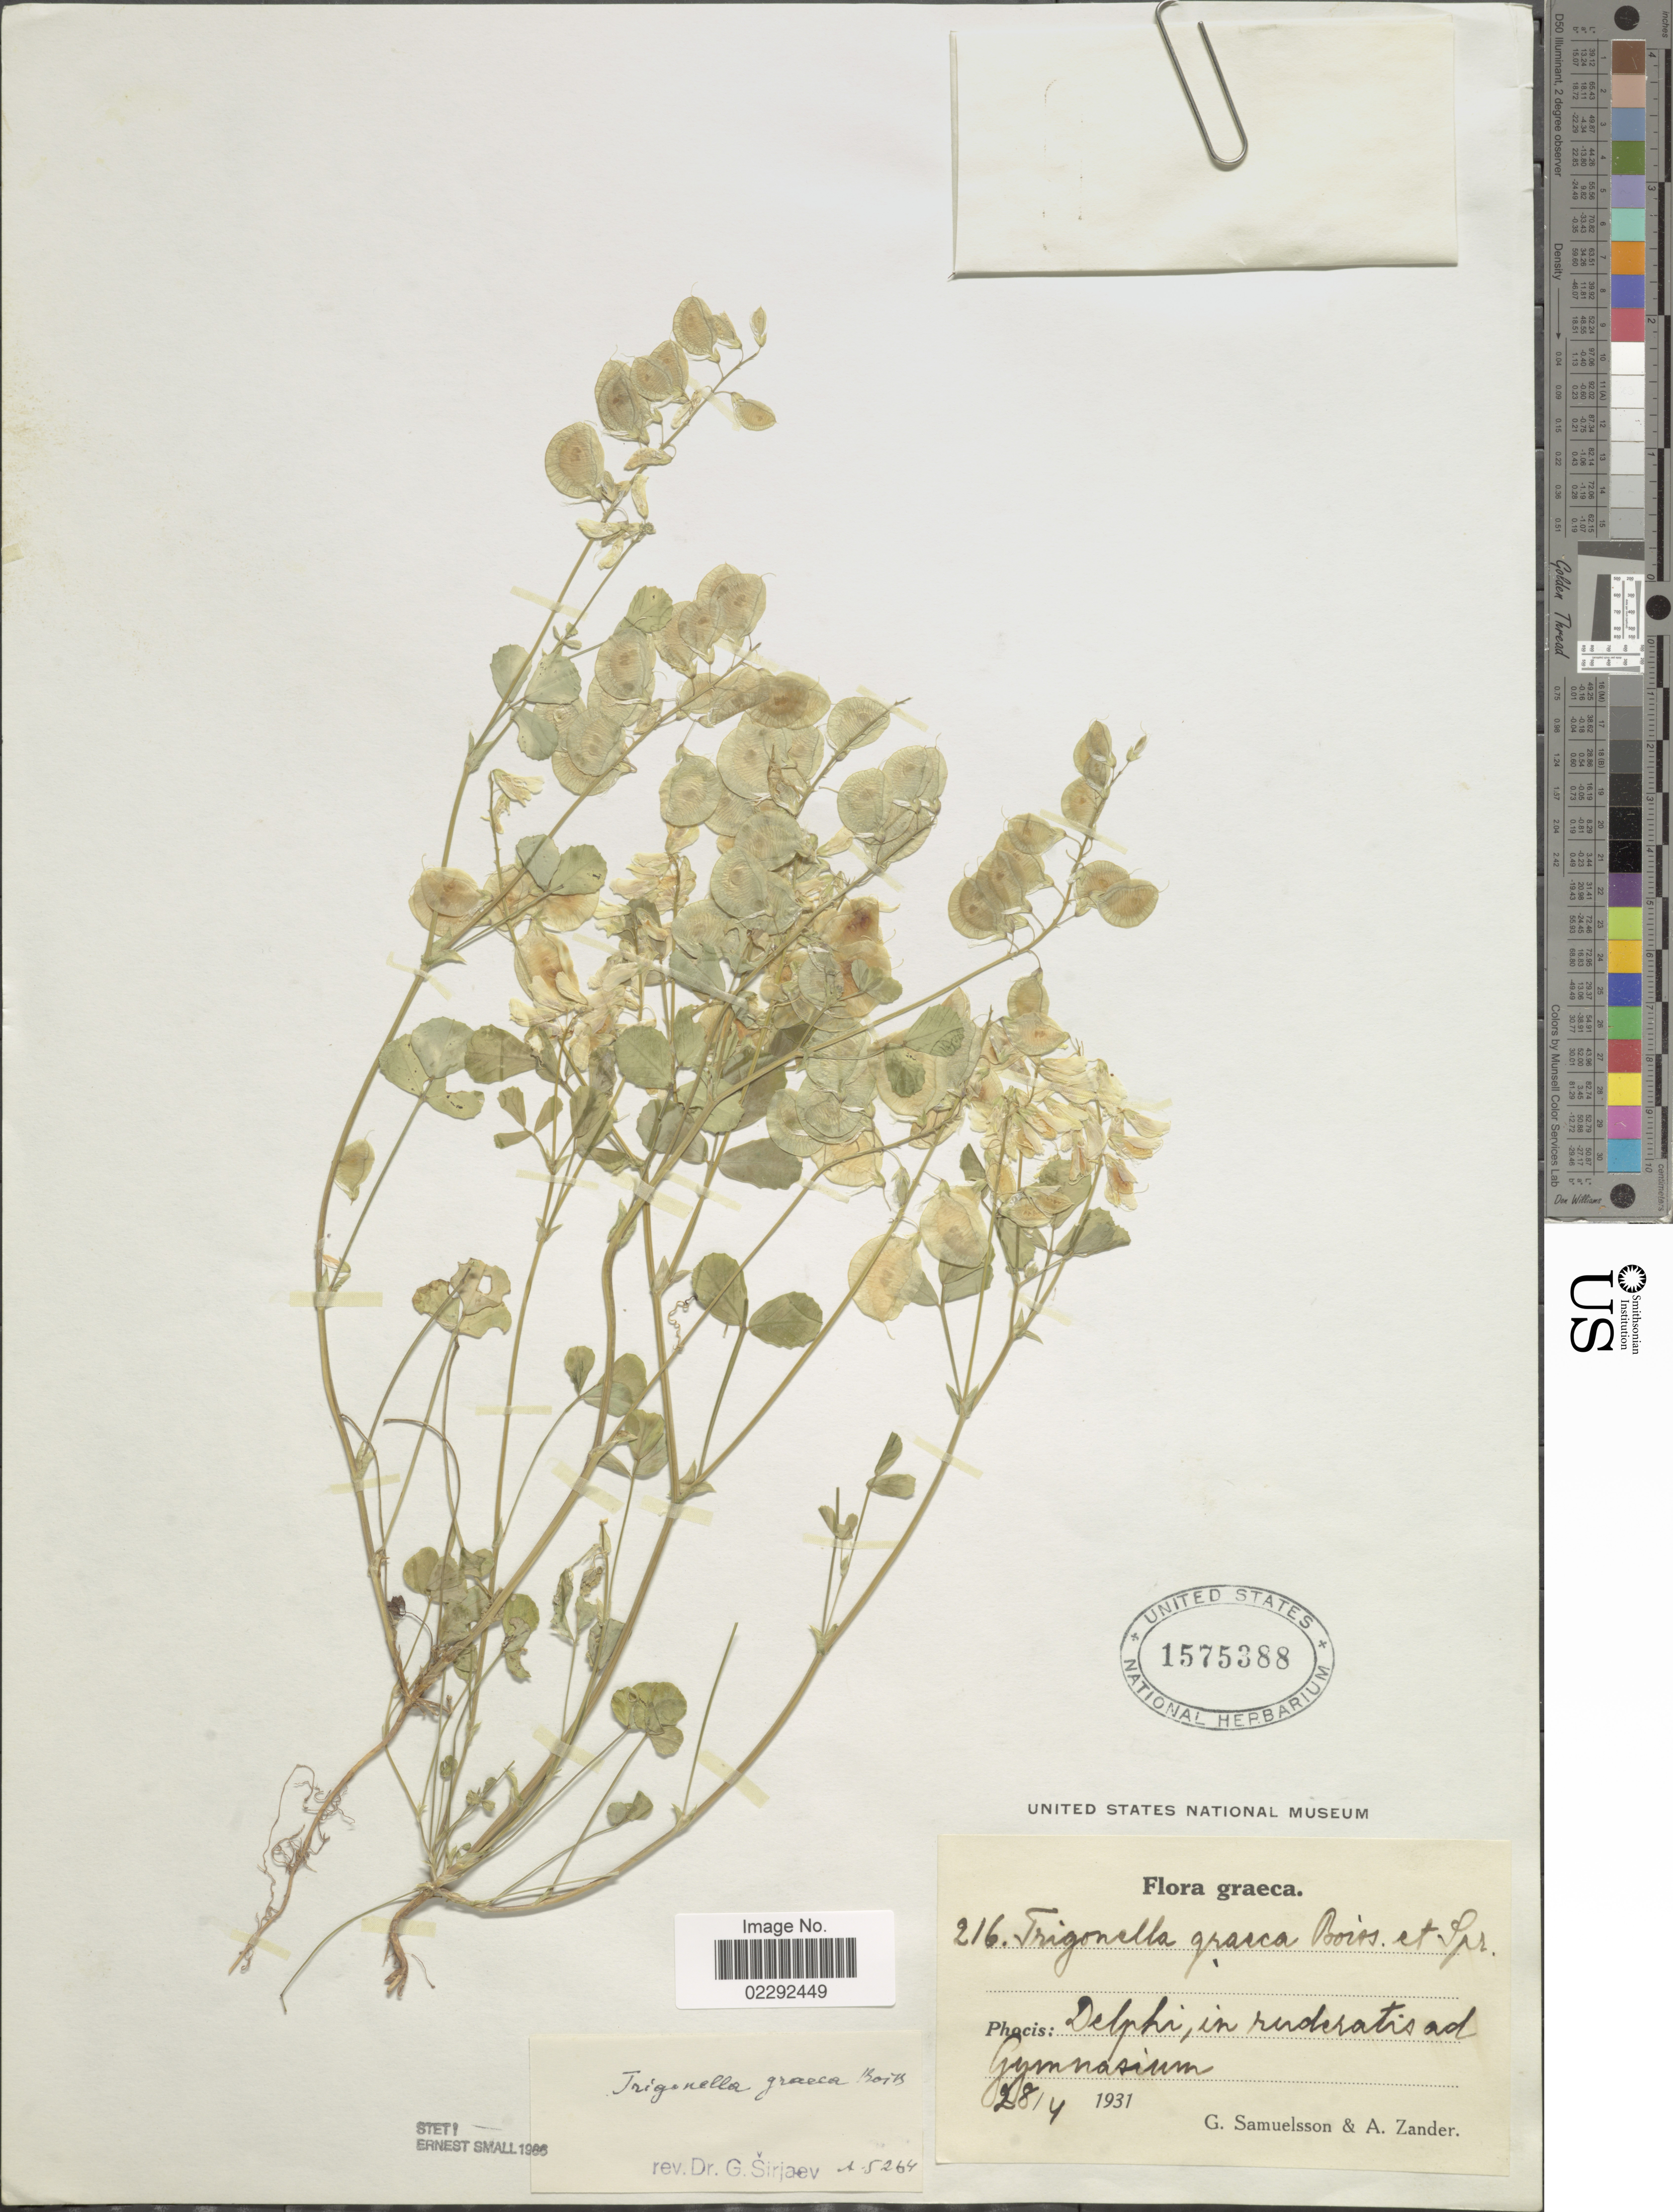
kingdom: Plantae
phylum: Tracheophyta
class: Magnoliopsida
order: Fabales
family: Fabaceae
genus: Trigonella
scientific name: Trigonella graeca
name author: (Boiss. & Spruner) Boiss.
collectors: G. Samuelsson & A. Zander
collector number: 216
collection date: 1931-04-28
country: Greece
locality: Phocis: Delphi, in ruderatis ad Gymnasium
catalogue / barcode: US 1575388